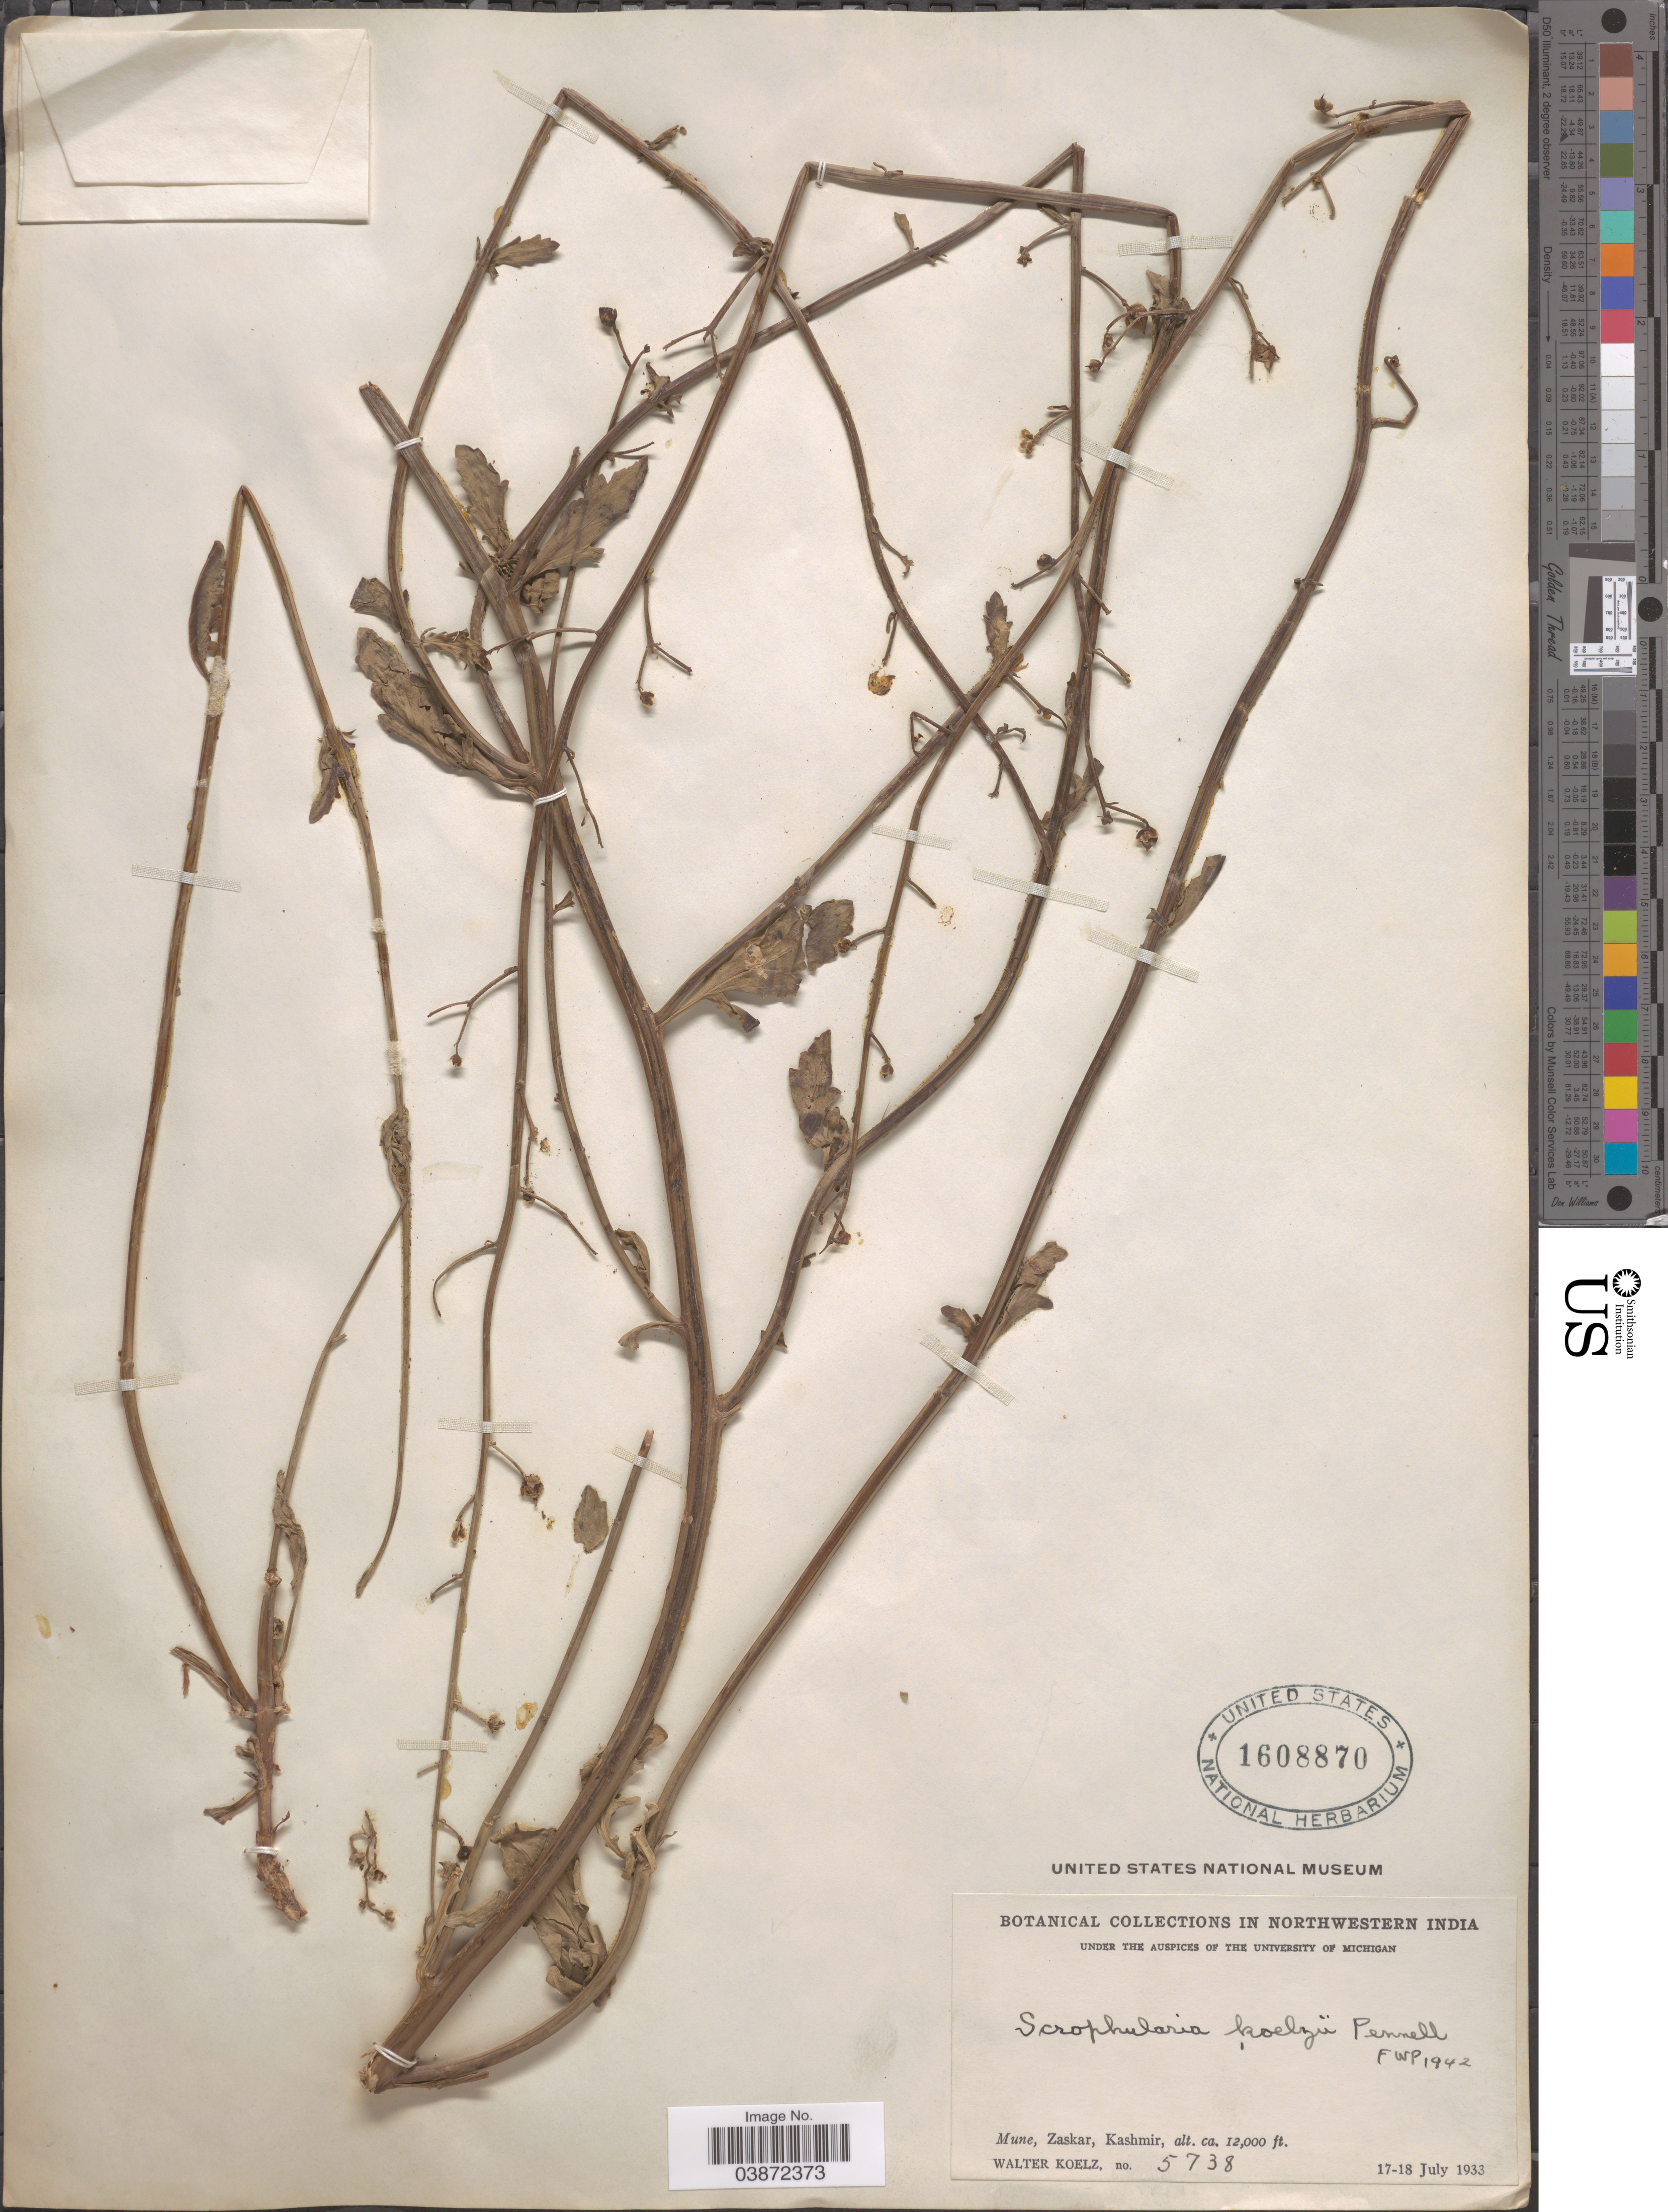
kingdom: Plantae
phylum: Tracheophyta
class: Magnoliopsida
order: Lamiales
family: Scrophulariaceae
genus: Scrophularia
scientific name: Scrophularia koelzii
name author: Pennell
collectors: W. N. Koelz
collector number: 5738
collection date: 1933-07-17/1933-07-18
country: India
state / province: Jammu and Kashmir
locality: Northwestern India. Mune, Zaskar, Kashmir.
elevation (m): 3658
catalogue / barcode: US 1608870